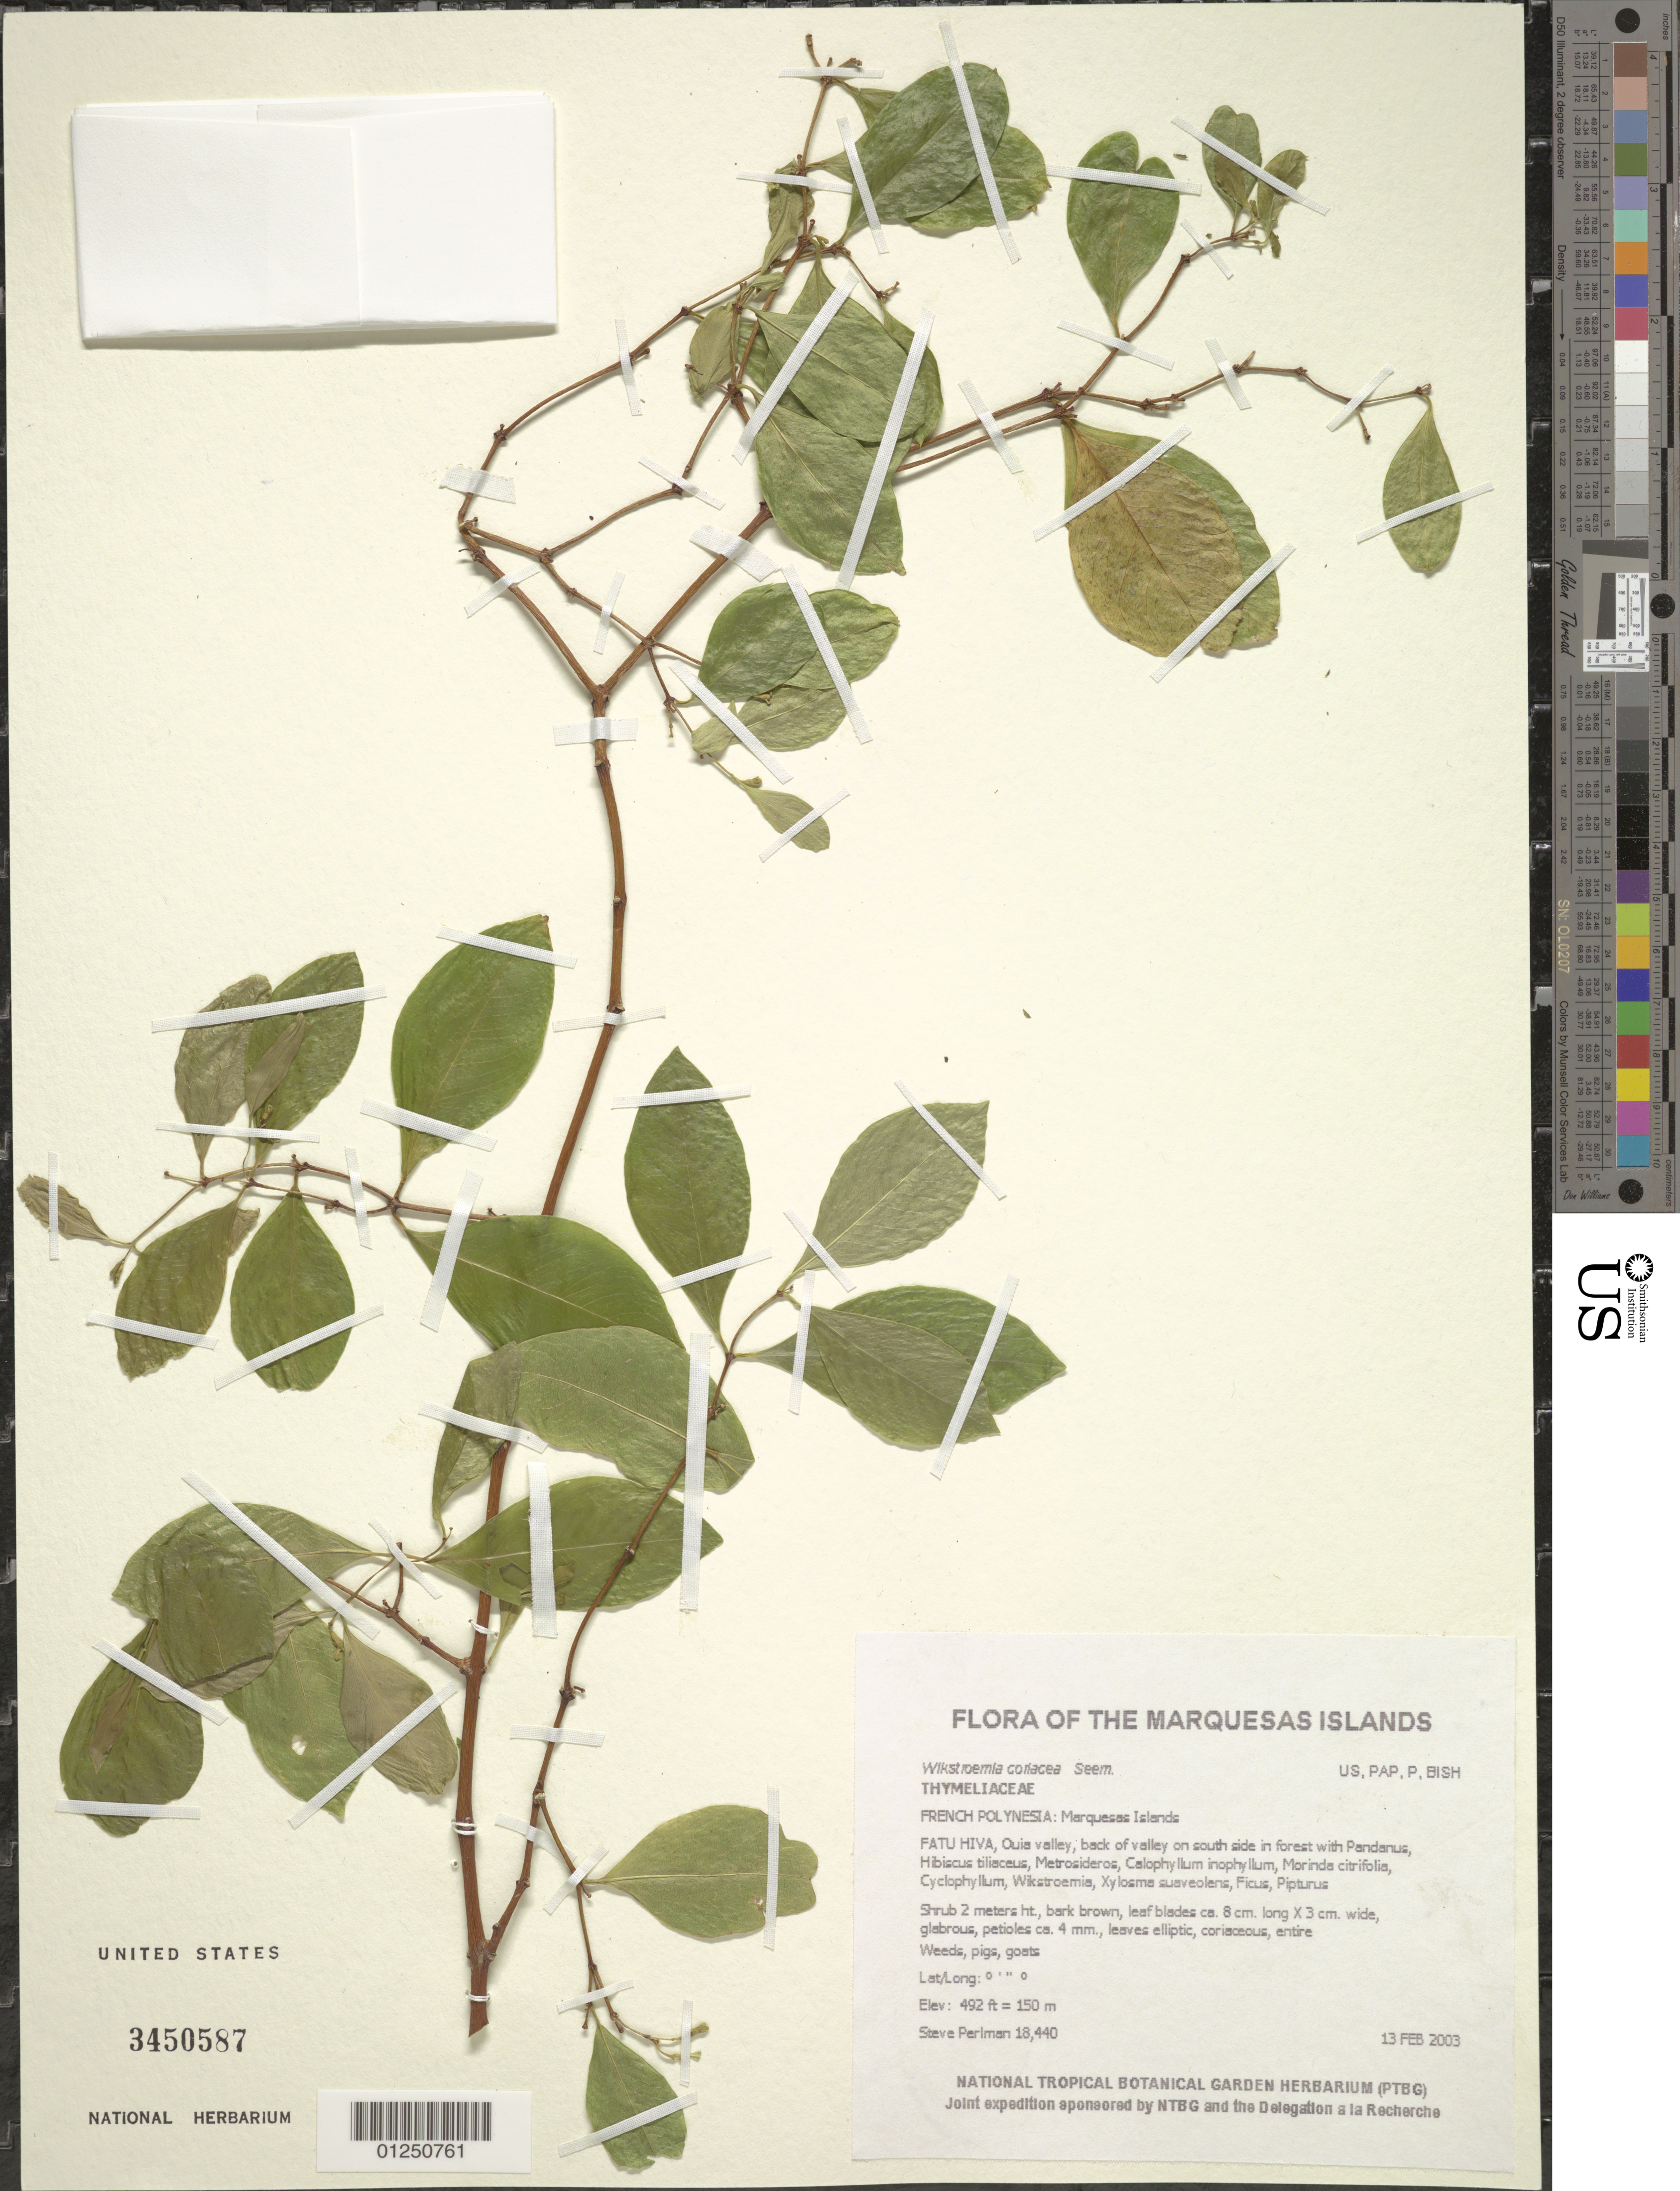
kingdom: Plantae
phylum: Tracheophyta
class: Magnoliopsida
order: Malvales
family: Thymelaeaceae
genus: Wikstroemia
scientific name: Wikstroemia coriacea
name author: Seem.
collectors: S. P. Perlman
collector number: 18440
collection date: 2003-02-13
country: French Polynesia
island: Fatu Hiva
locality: Ouia valley, back of valley on south side in forest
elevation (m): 150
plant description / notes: Weeds, pigs, goats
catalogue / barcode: US 3450587